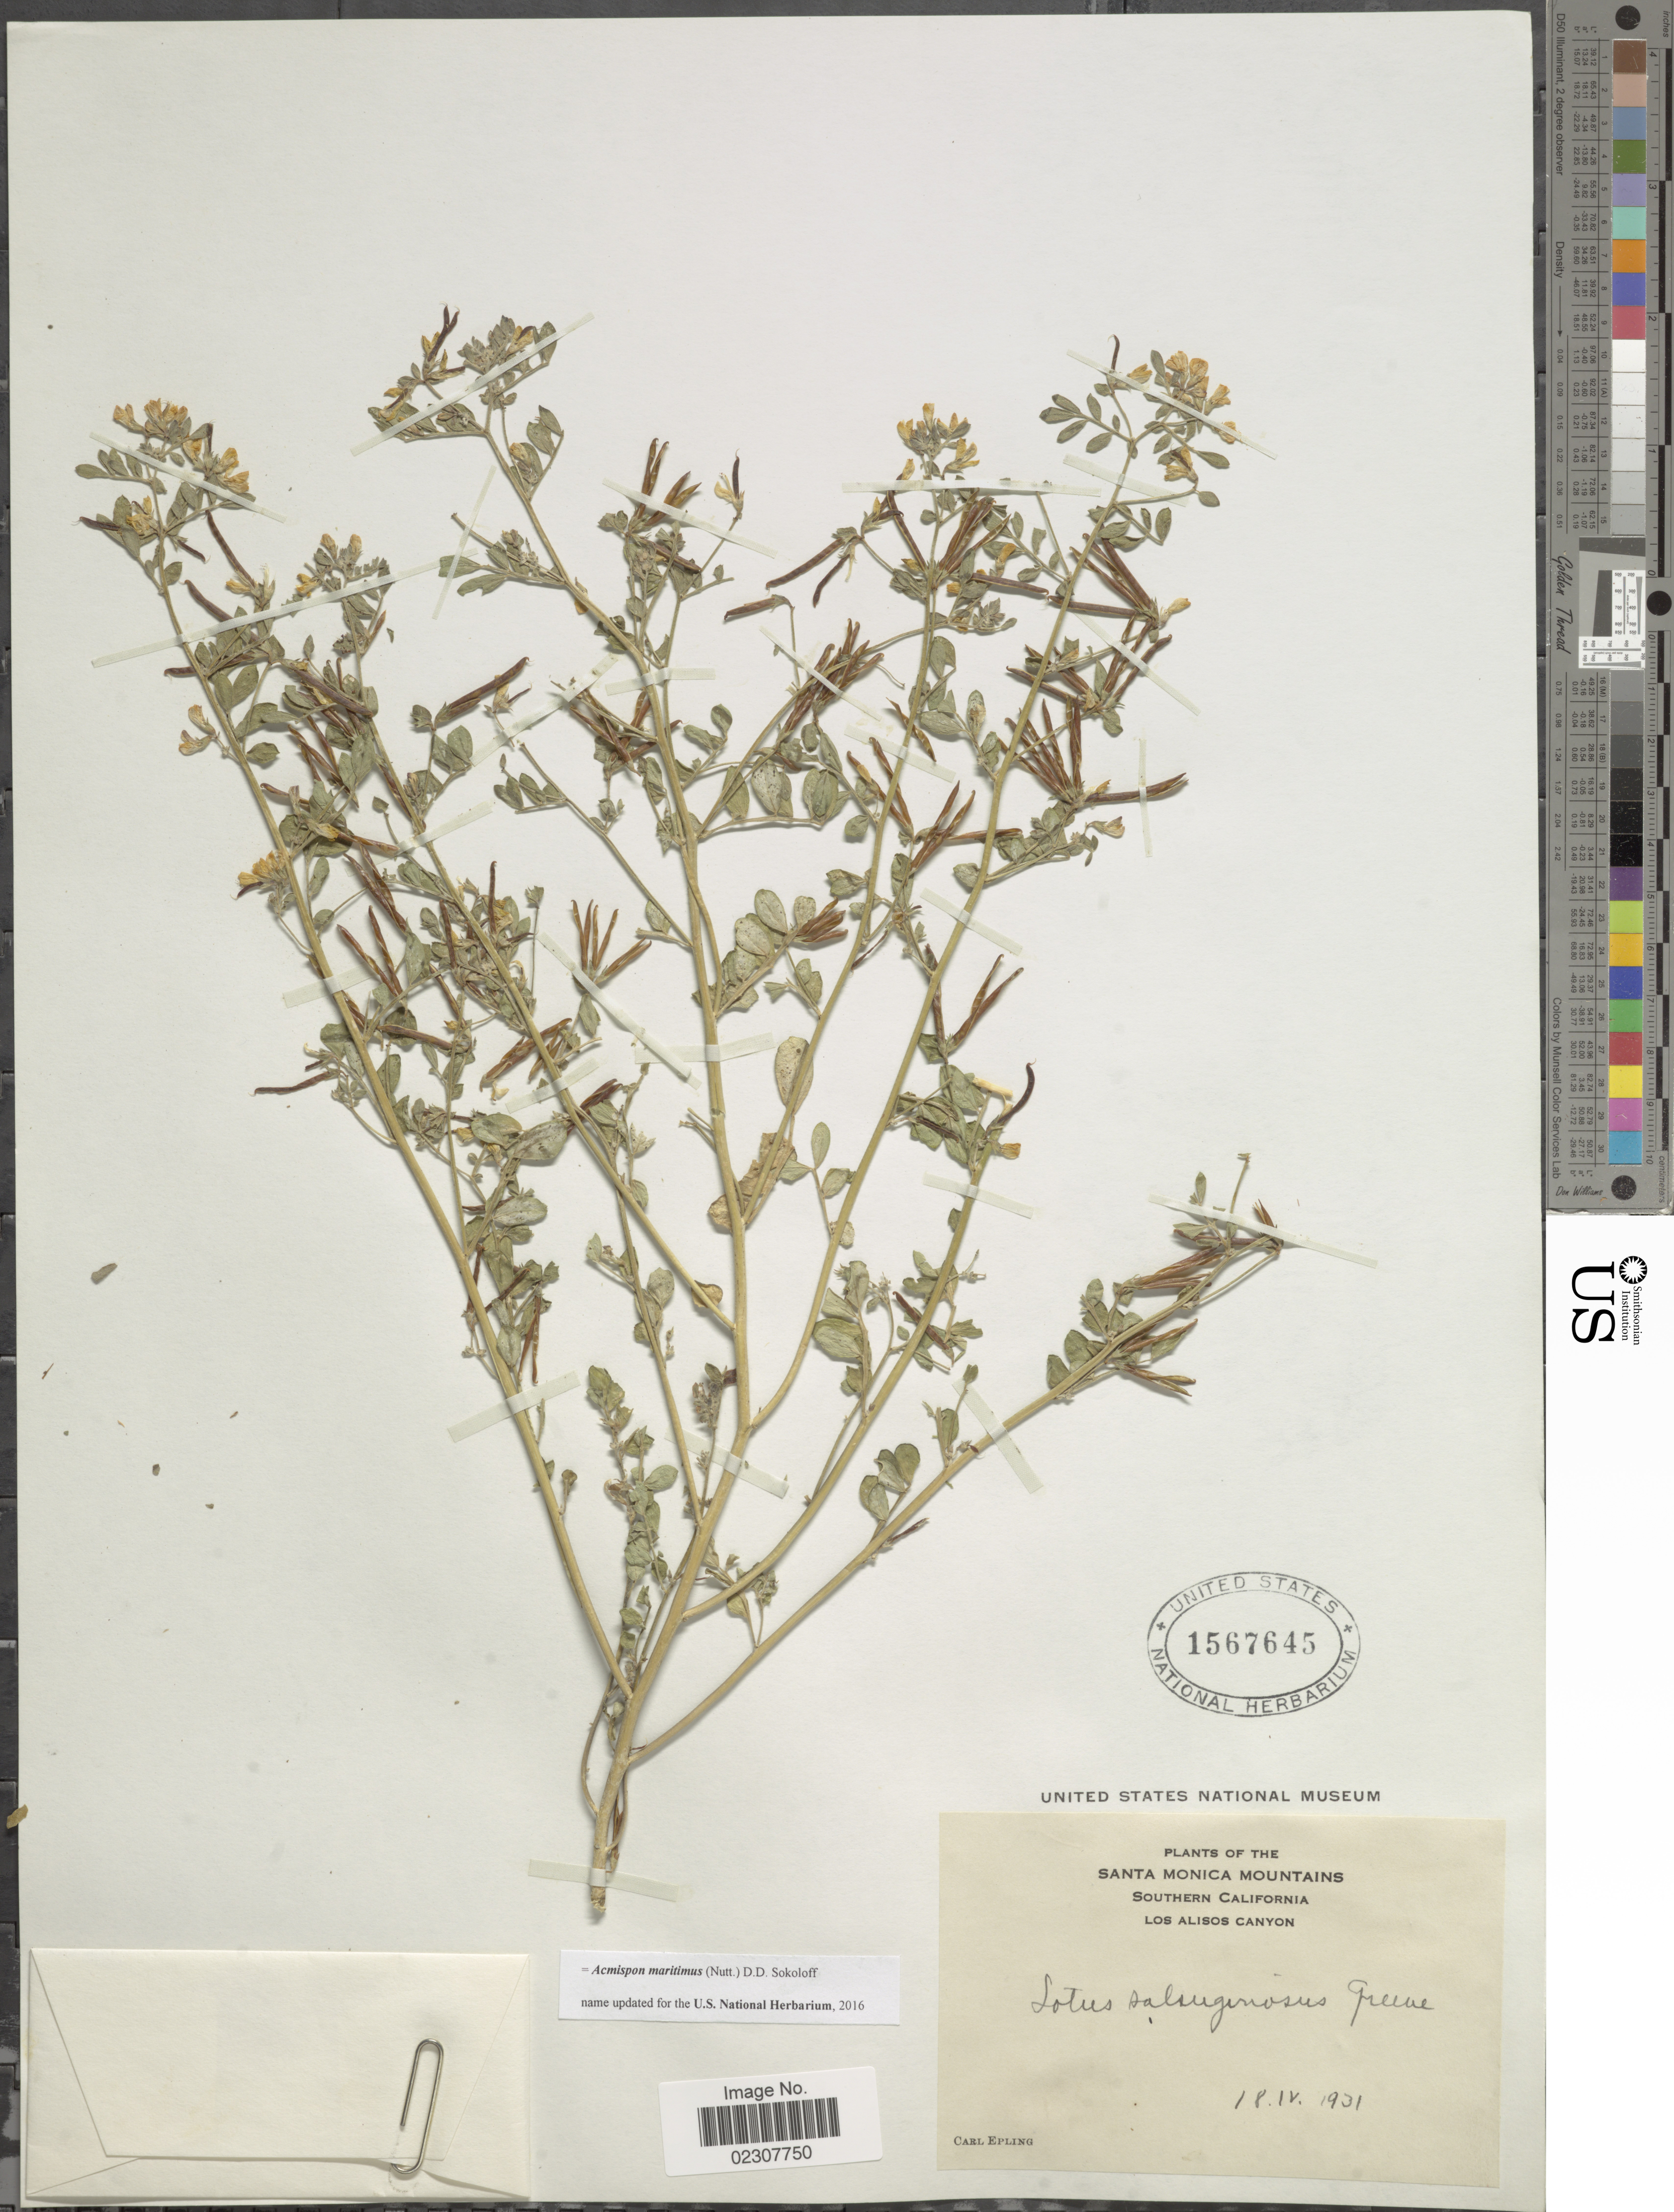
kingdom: Plantae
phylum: Tracheophyta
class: Magnoliopsida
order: Fabales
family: Fabaceae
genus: Acmispon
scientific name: Acmispon maritimus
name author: (Nutt.) D.D. Sokoloff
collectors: C. C. Epling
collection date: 1931-04-18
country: United States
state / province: California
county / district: Los Angeles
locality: Southern California, Santa Monica Mountains, Los Alisos Canyon.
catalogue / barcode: US 1567645